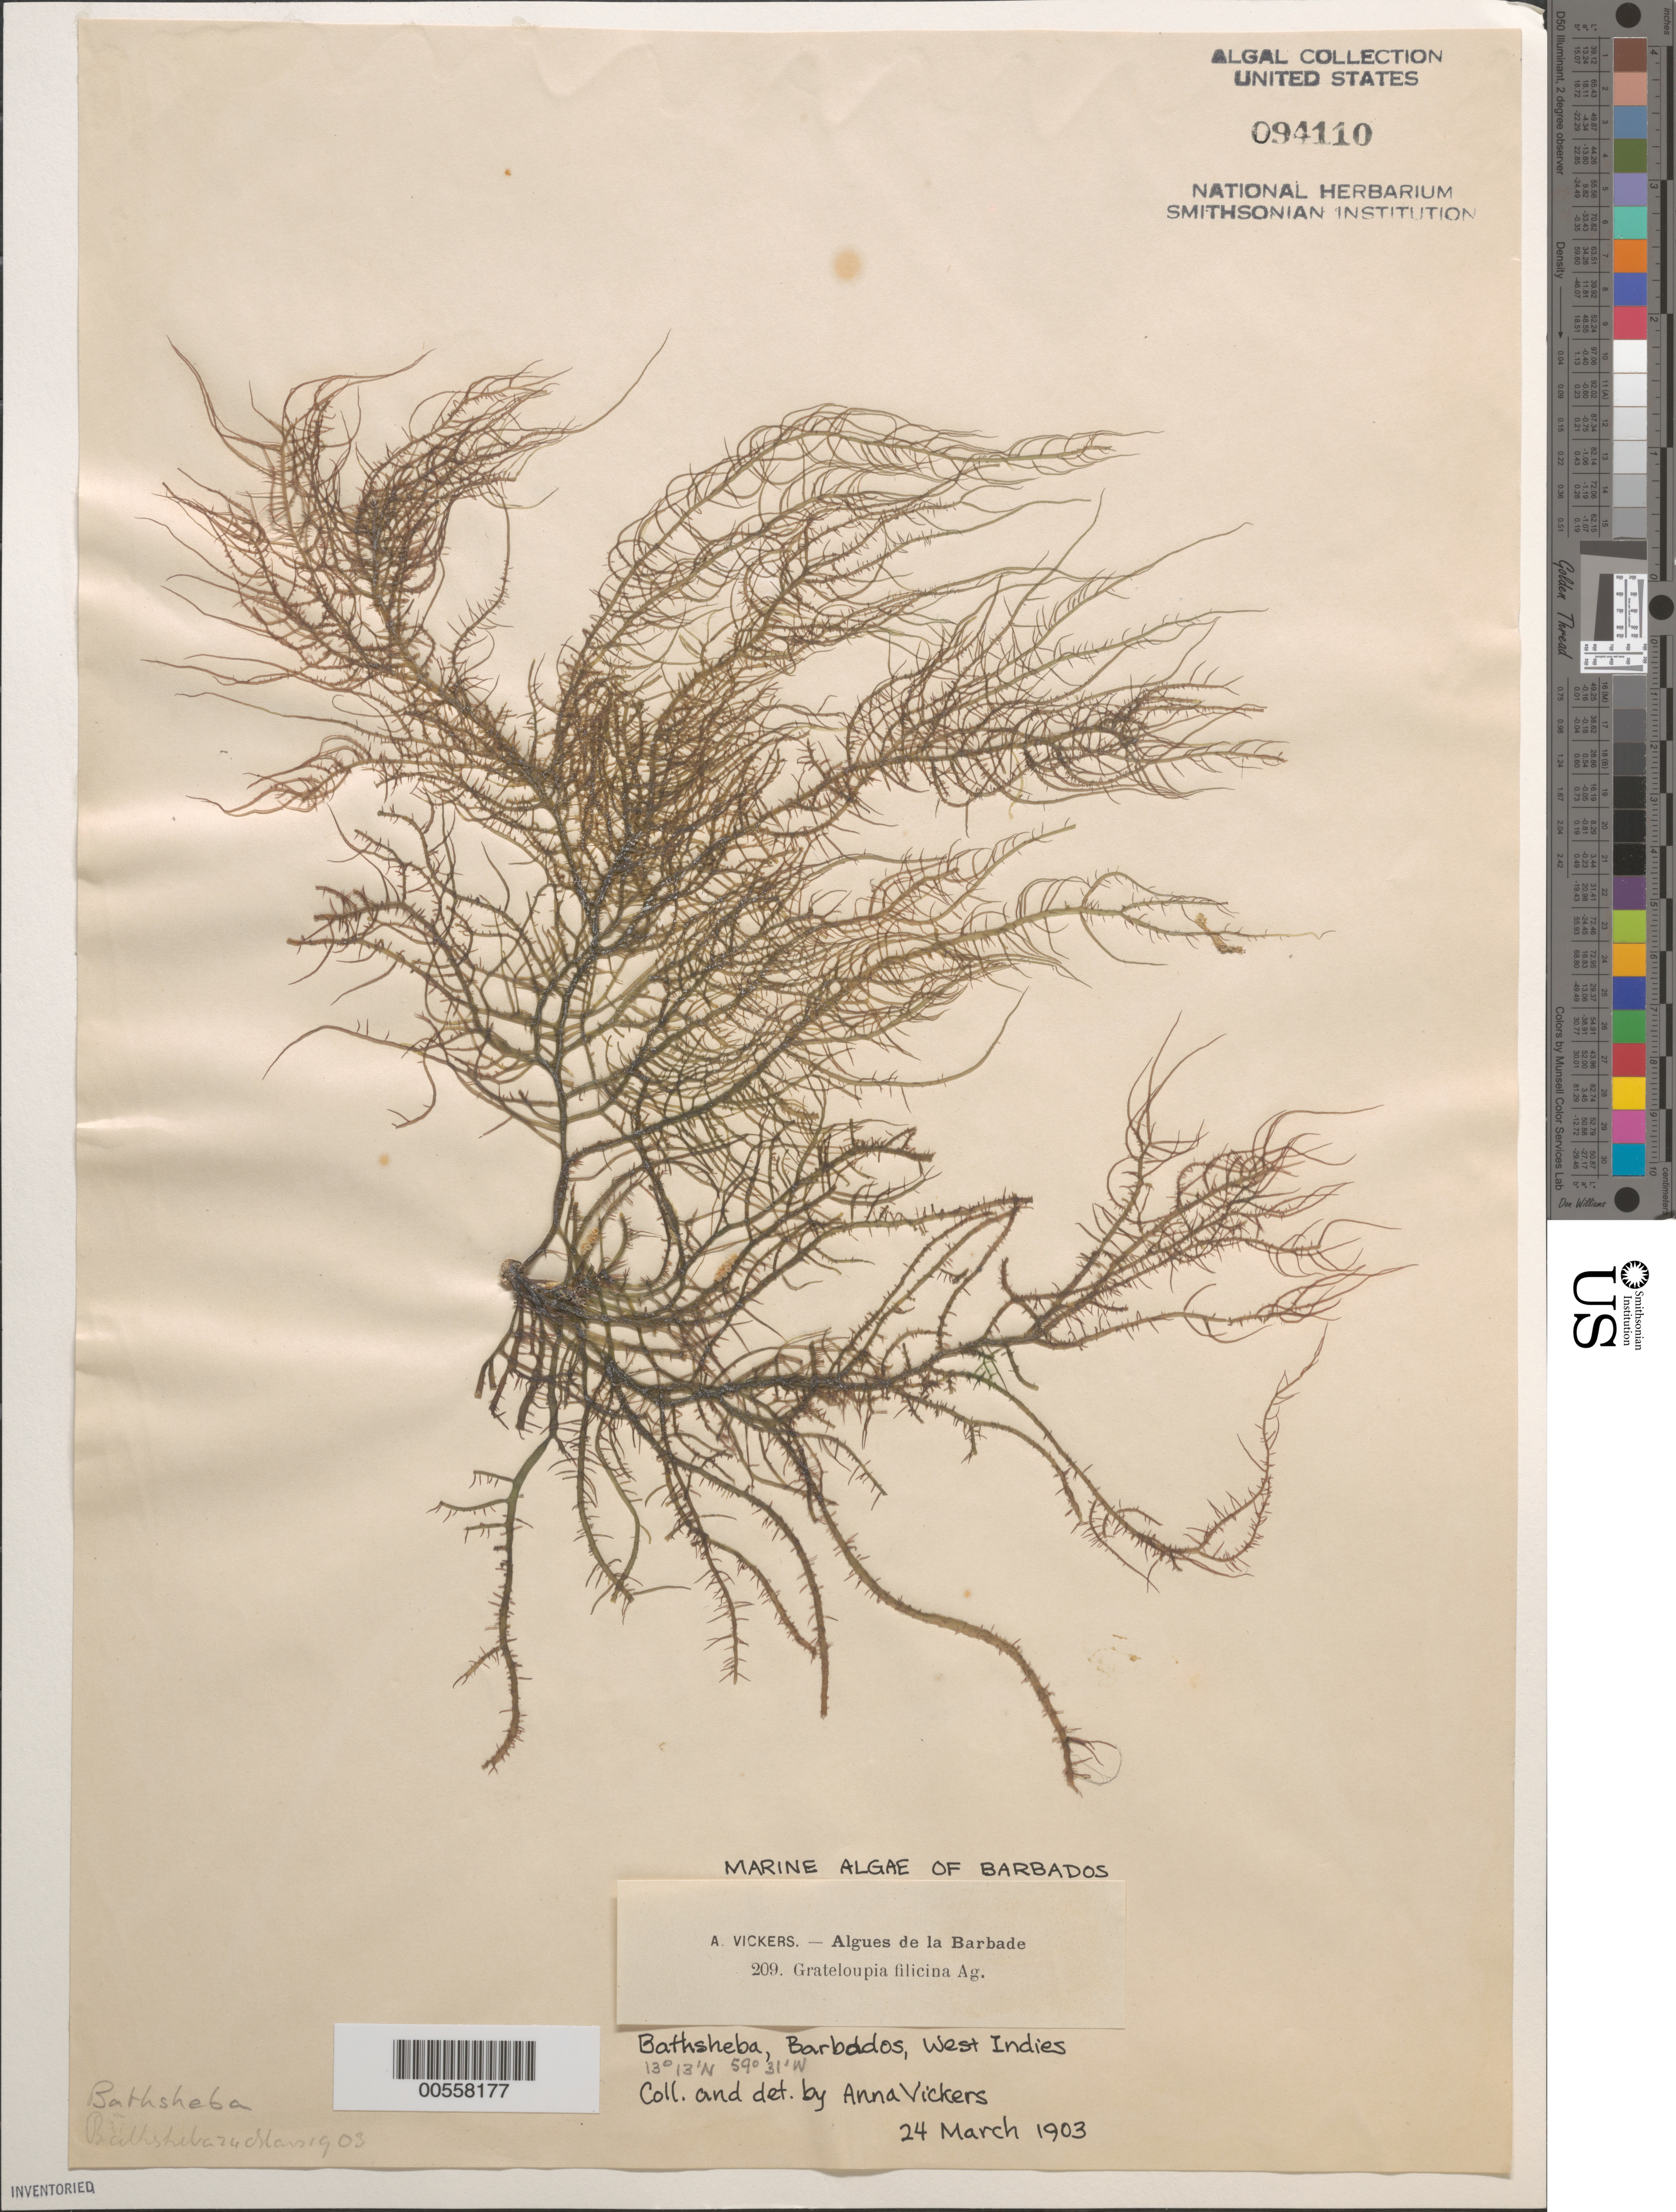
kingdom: Plantae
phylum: Rhodophyta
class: Florideophyceae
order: Halymeniales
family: Halymeniaceae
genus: Grateloupia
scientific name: Grateloupia filicina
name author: (J.V.Lamouroux) C. Agardh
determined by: Vickers, A.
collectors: A. Vickers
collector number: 209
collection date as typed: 24 Mar 1903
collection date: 1903-03-24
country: Barbados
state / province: Saint Joseph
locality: Bathsheba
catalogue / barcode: US 94110